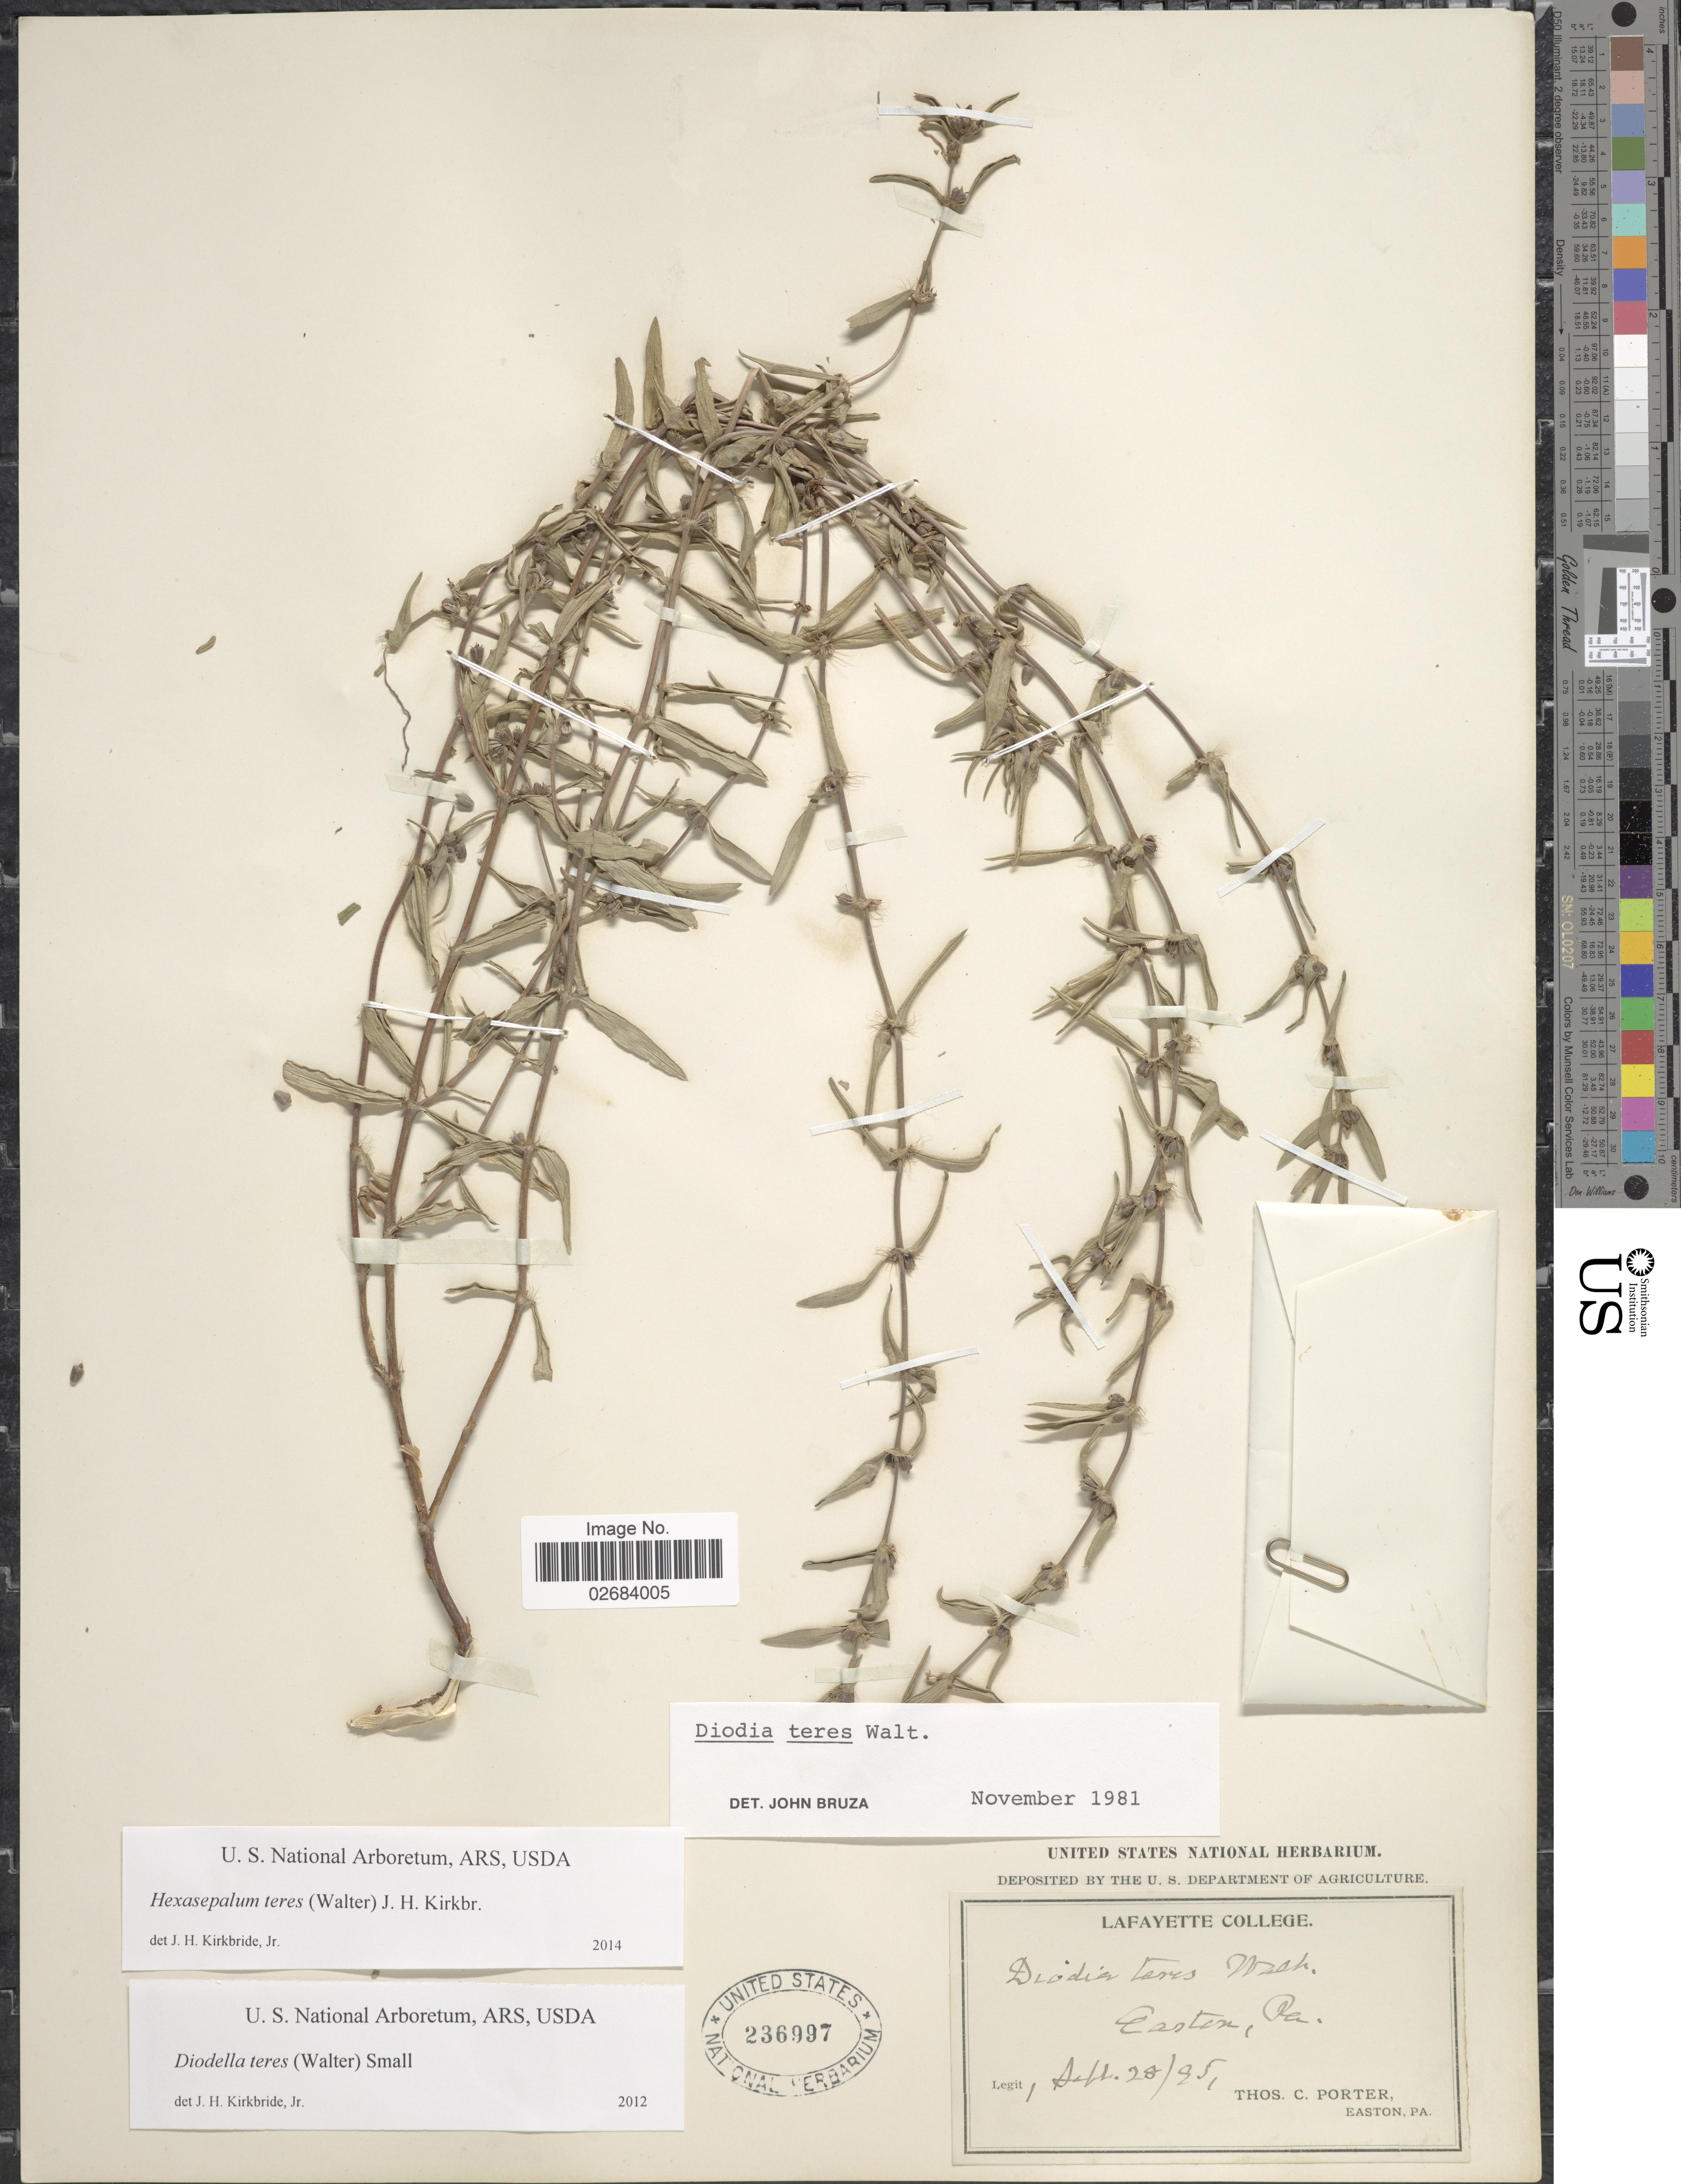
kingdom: Plantae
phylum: Tracheophyta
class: Magnoliopsida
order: Gentianales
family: Rubiaceae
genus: Diodia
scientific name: Diodia teres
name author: Walter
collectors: T. Porter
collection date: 1895-09-28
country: United States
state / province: Pennsylvania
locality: Easton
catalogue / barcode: US 236997